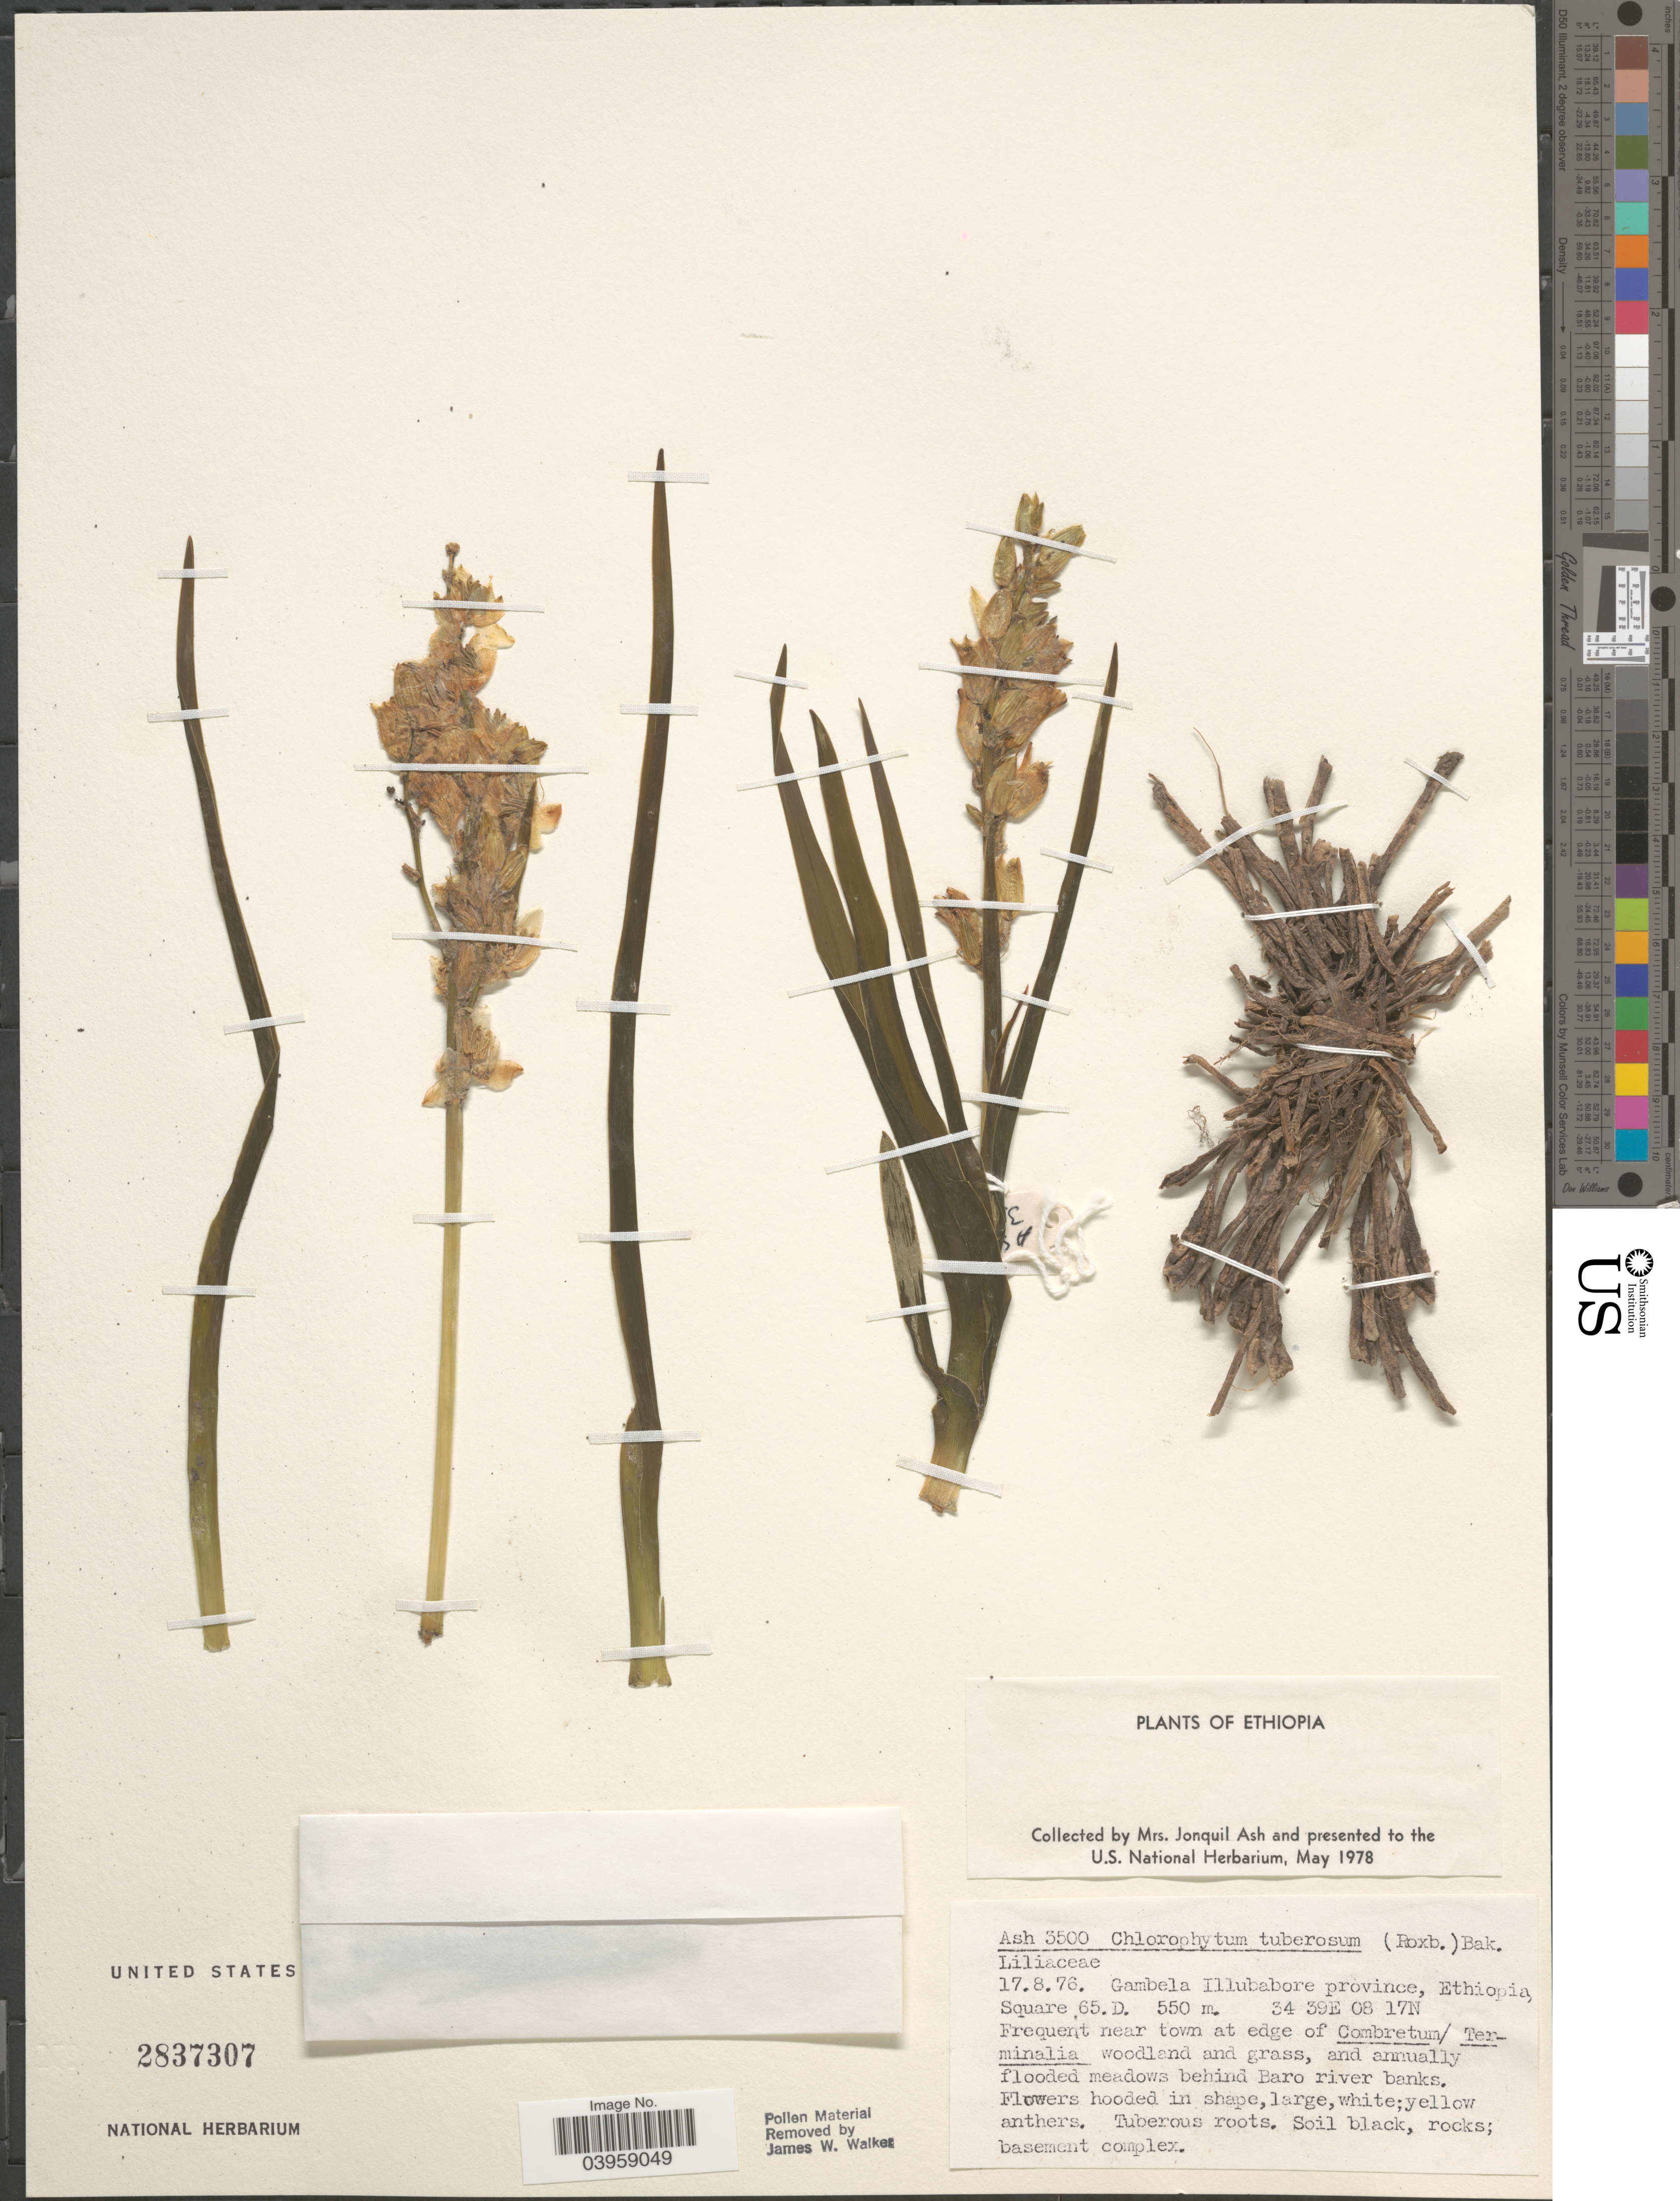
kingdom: Plantae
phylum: Tracheophyta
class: Liliopsida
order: Asparagales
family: Asparagaceae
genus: Chlorophytum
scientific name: Chlorophytum tuberosum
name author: Baker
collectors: J. Ash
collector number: Ash 3500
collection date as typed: Transcribed d/m/y: 17/8/76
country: Ethiopia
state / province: Gambela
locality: Illubabore province, Square 65.D.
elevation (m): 550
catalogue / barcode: US 2837307